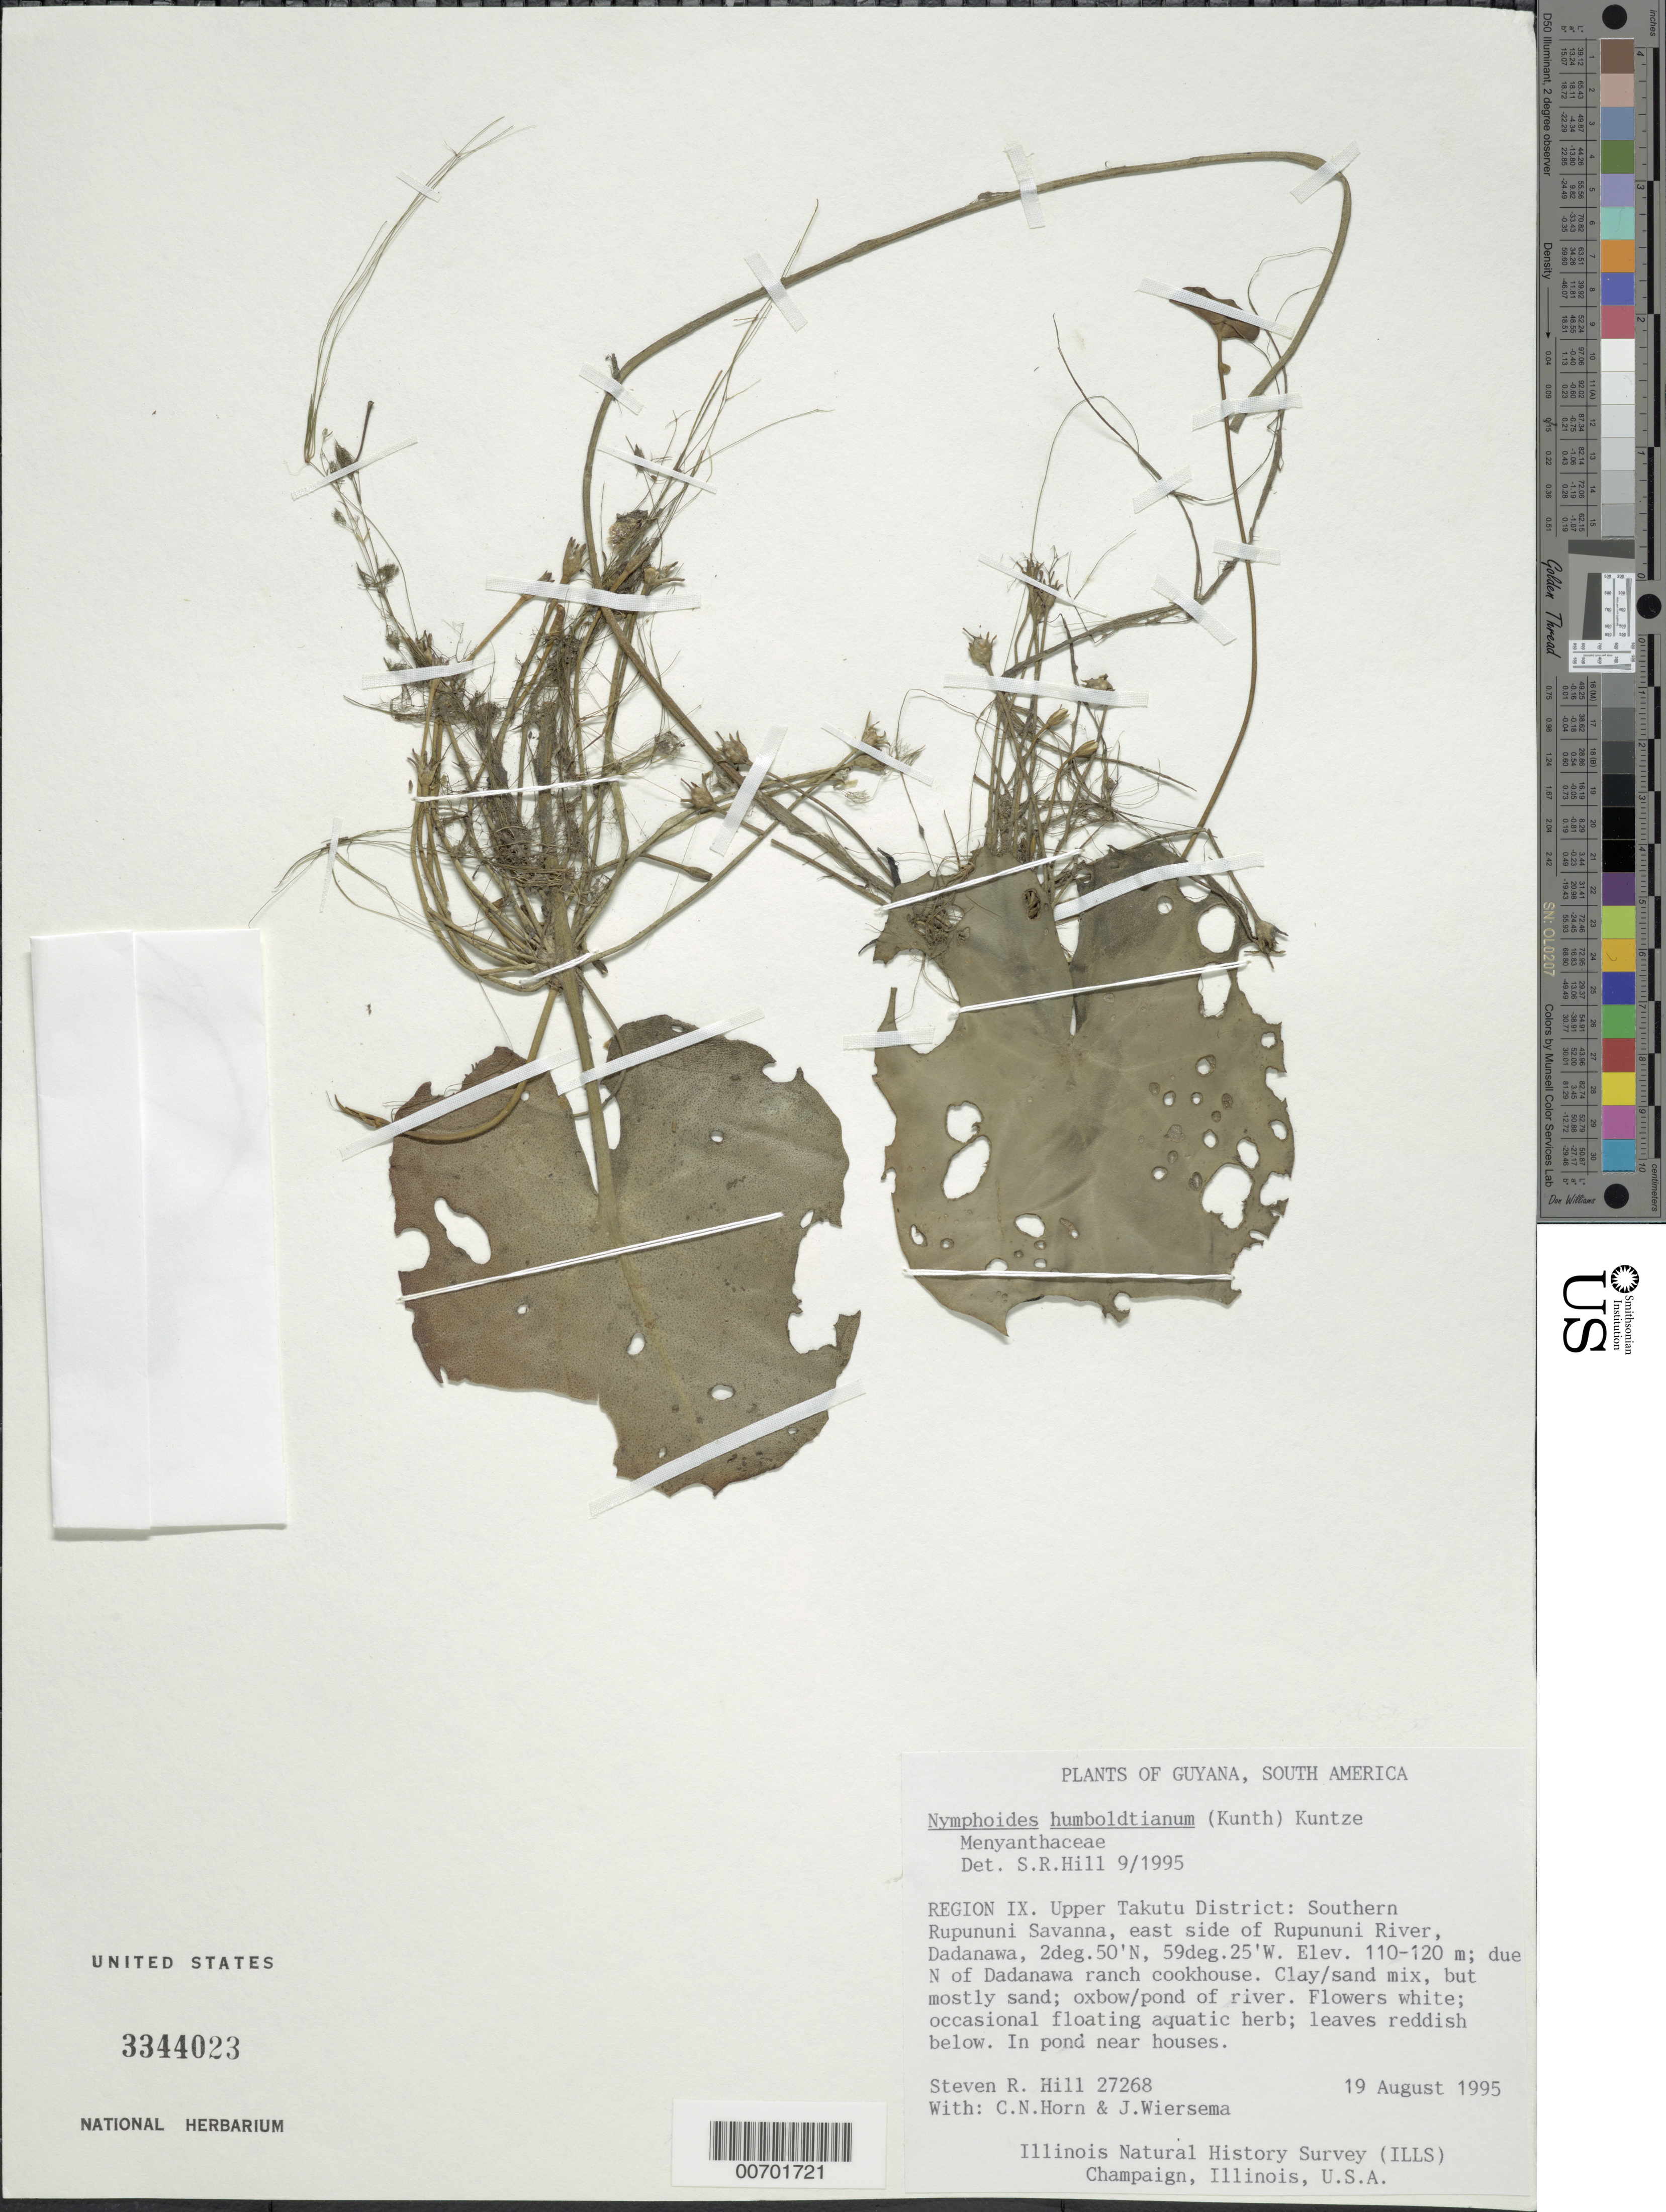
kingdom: Plantae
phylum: Tracheophyta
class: Magnoliopsida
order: Asterales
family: Menyanthaceae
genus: Nymphoides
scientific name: Nymphoides humboldtiana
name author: (Kunth) Kuntze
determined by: Hill, Steven R.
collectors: S. R. Hill, C. N. Horn & J. H. Wiersema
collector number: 27268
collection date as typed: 19-Aug-95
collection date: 1995-08-19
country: Guyana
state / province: U. Takutu-U. Essequibo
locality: Dadanawa, southern Rupununi Savanna, E side of Rupununi R.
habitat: Clay sand mix but mostly sand;oxbow/pond of river Pond near house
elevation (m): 110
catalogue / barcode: US 3344023